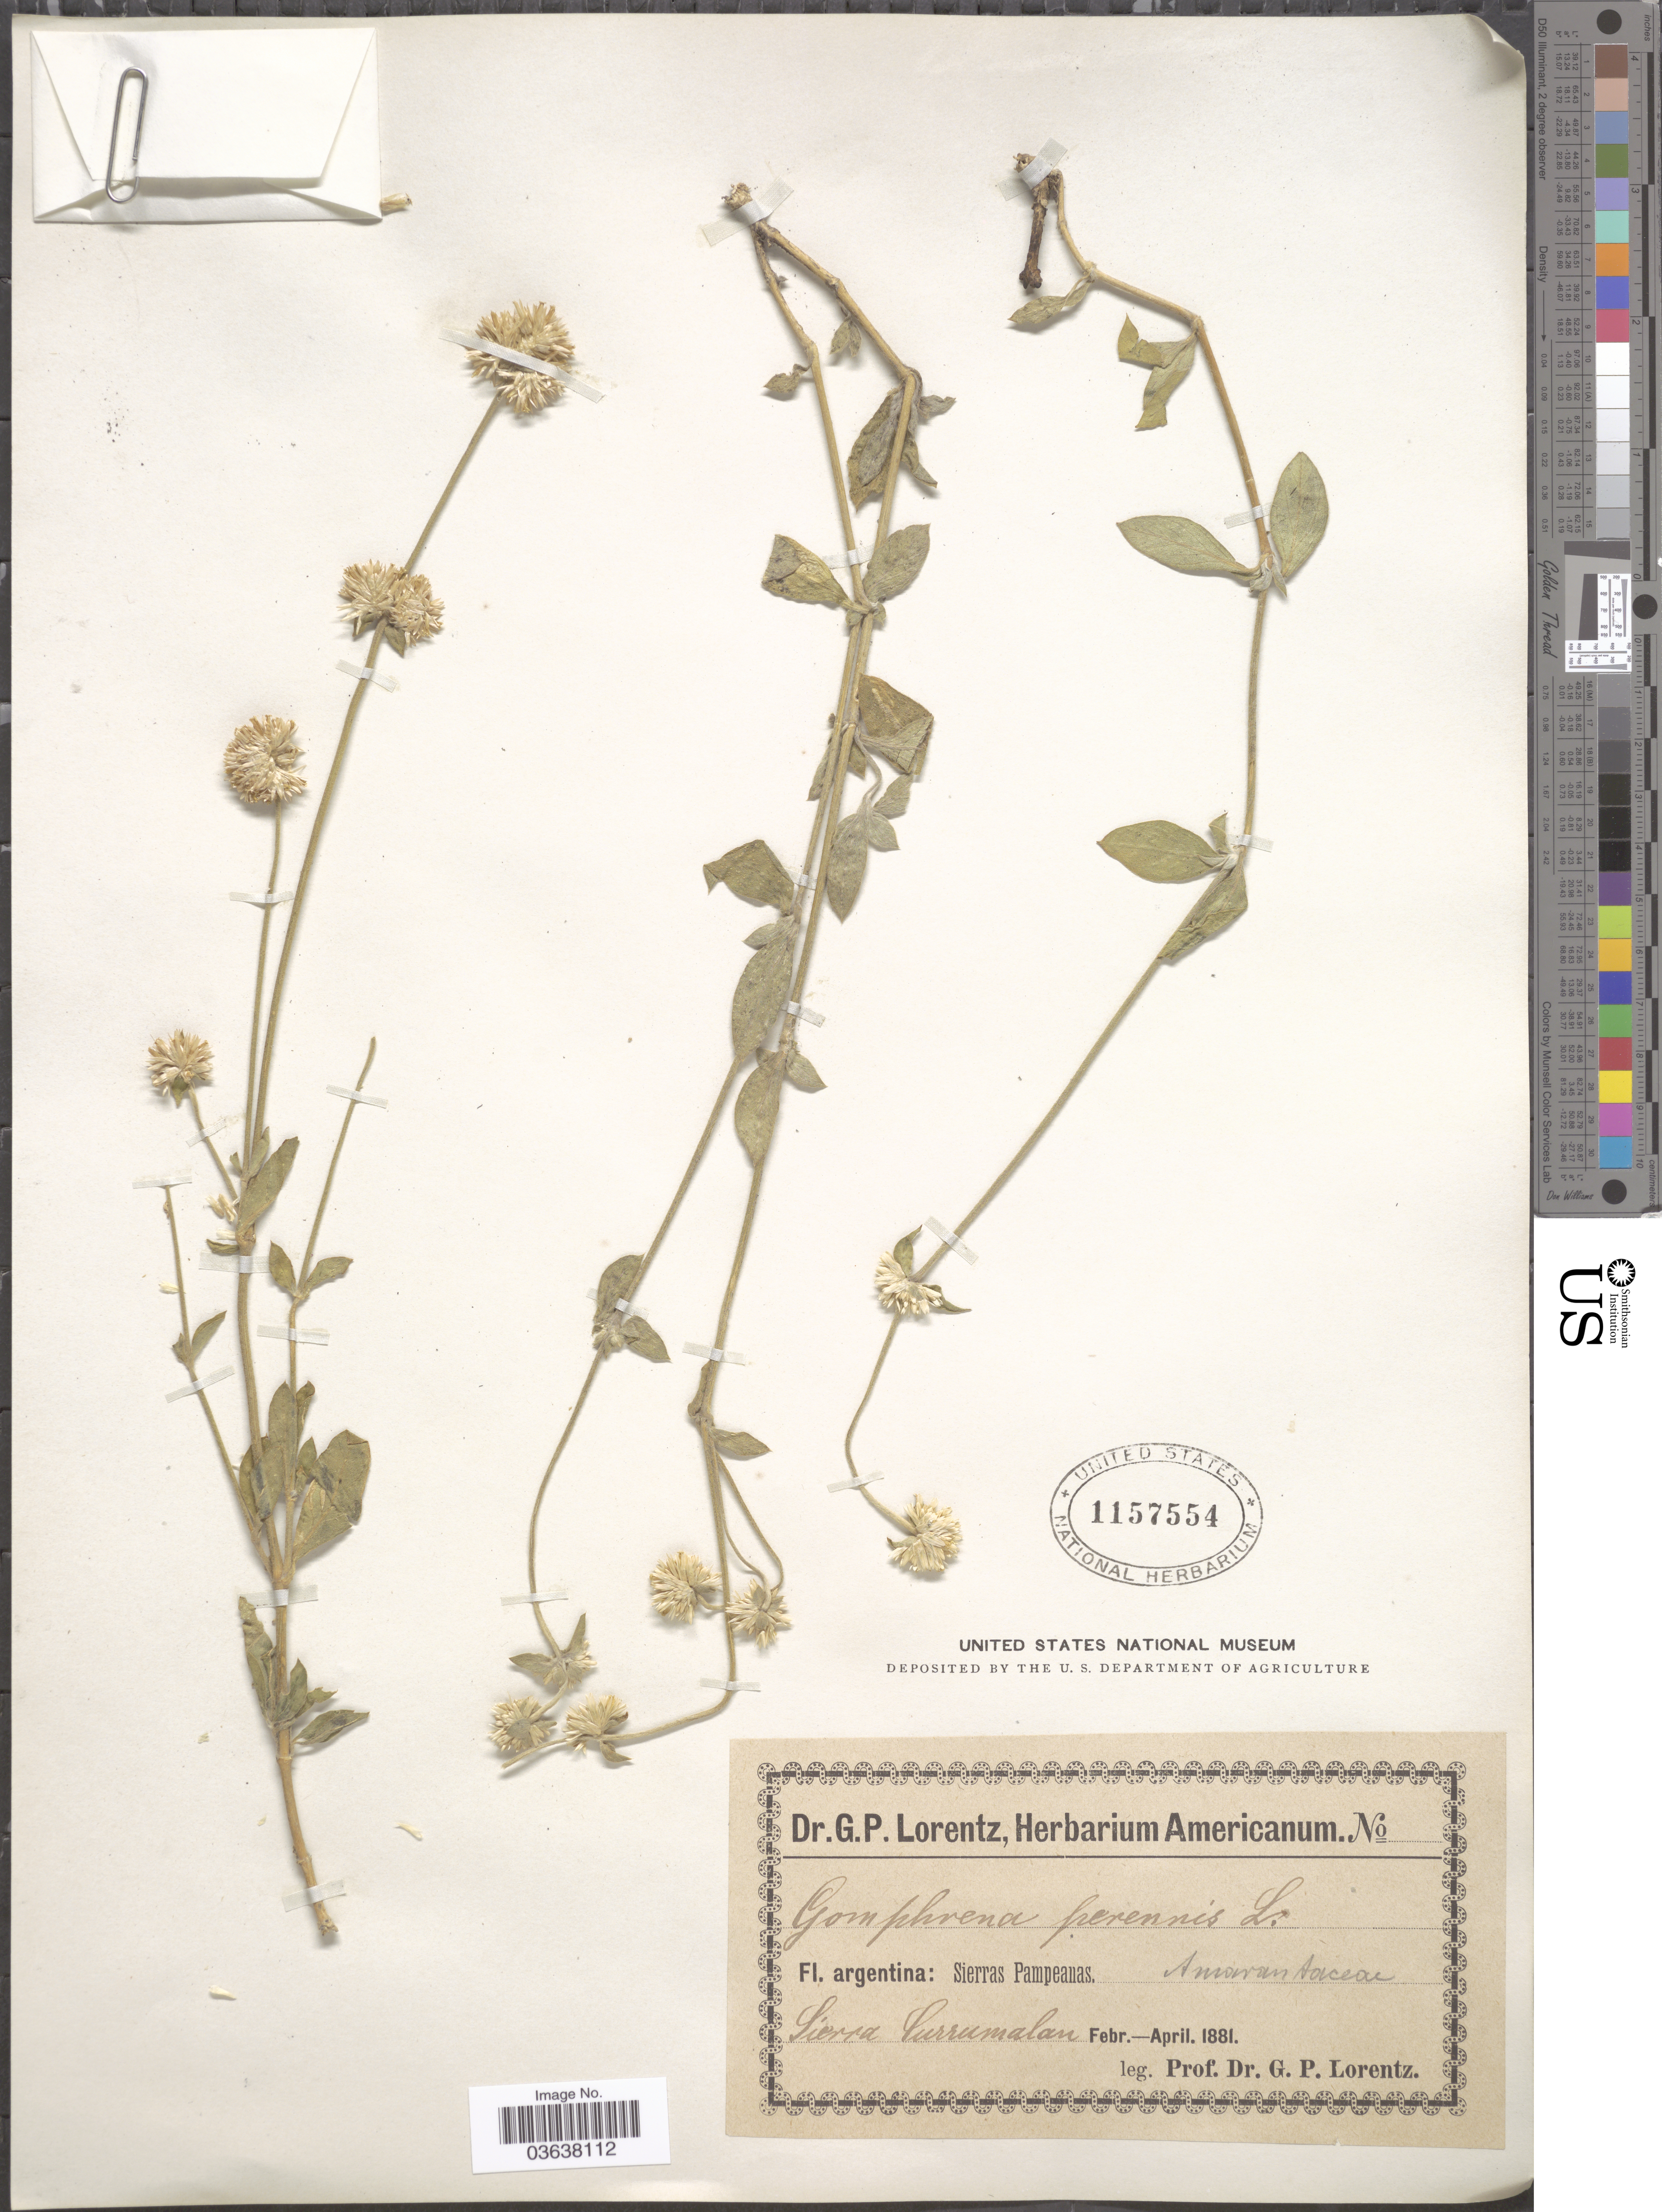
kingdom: Plantae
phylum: Tracheophyta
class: Magnoliopsida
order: Caryophyllales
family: Amaranthaceae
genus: Gomphrena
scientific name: Gomphrena perennis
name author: L.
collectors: G. Lorentz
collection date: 1881-02/1881-04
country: Argentina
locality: Sierras Pampeanas, Sierra Currumalan.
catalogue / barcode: US 1157554